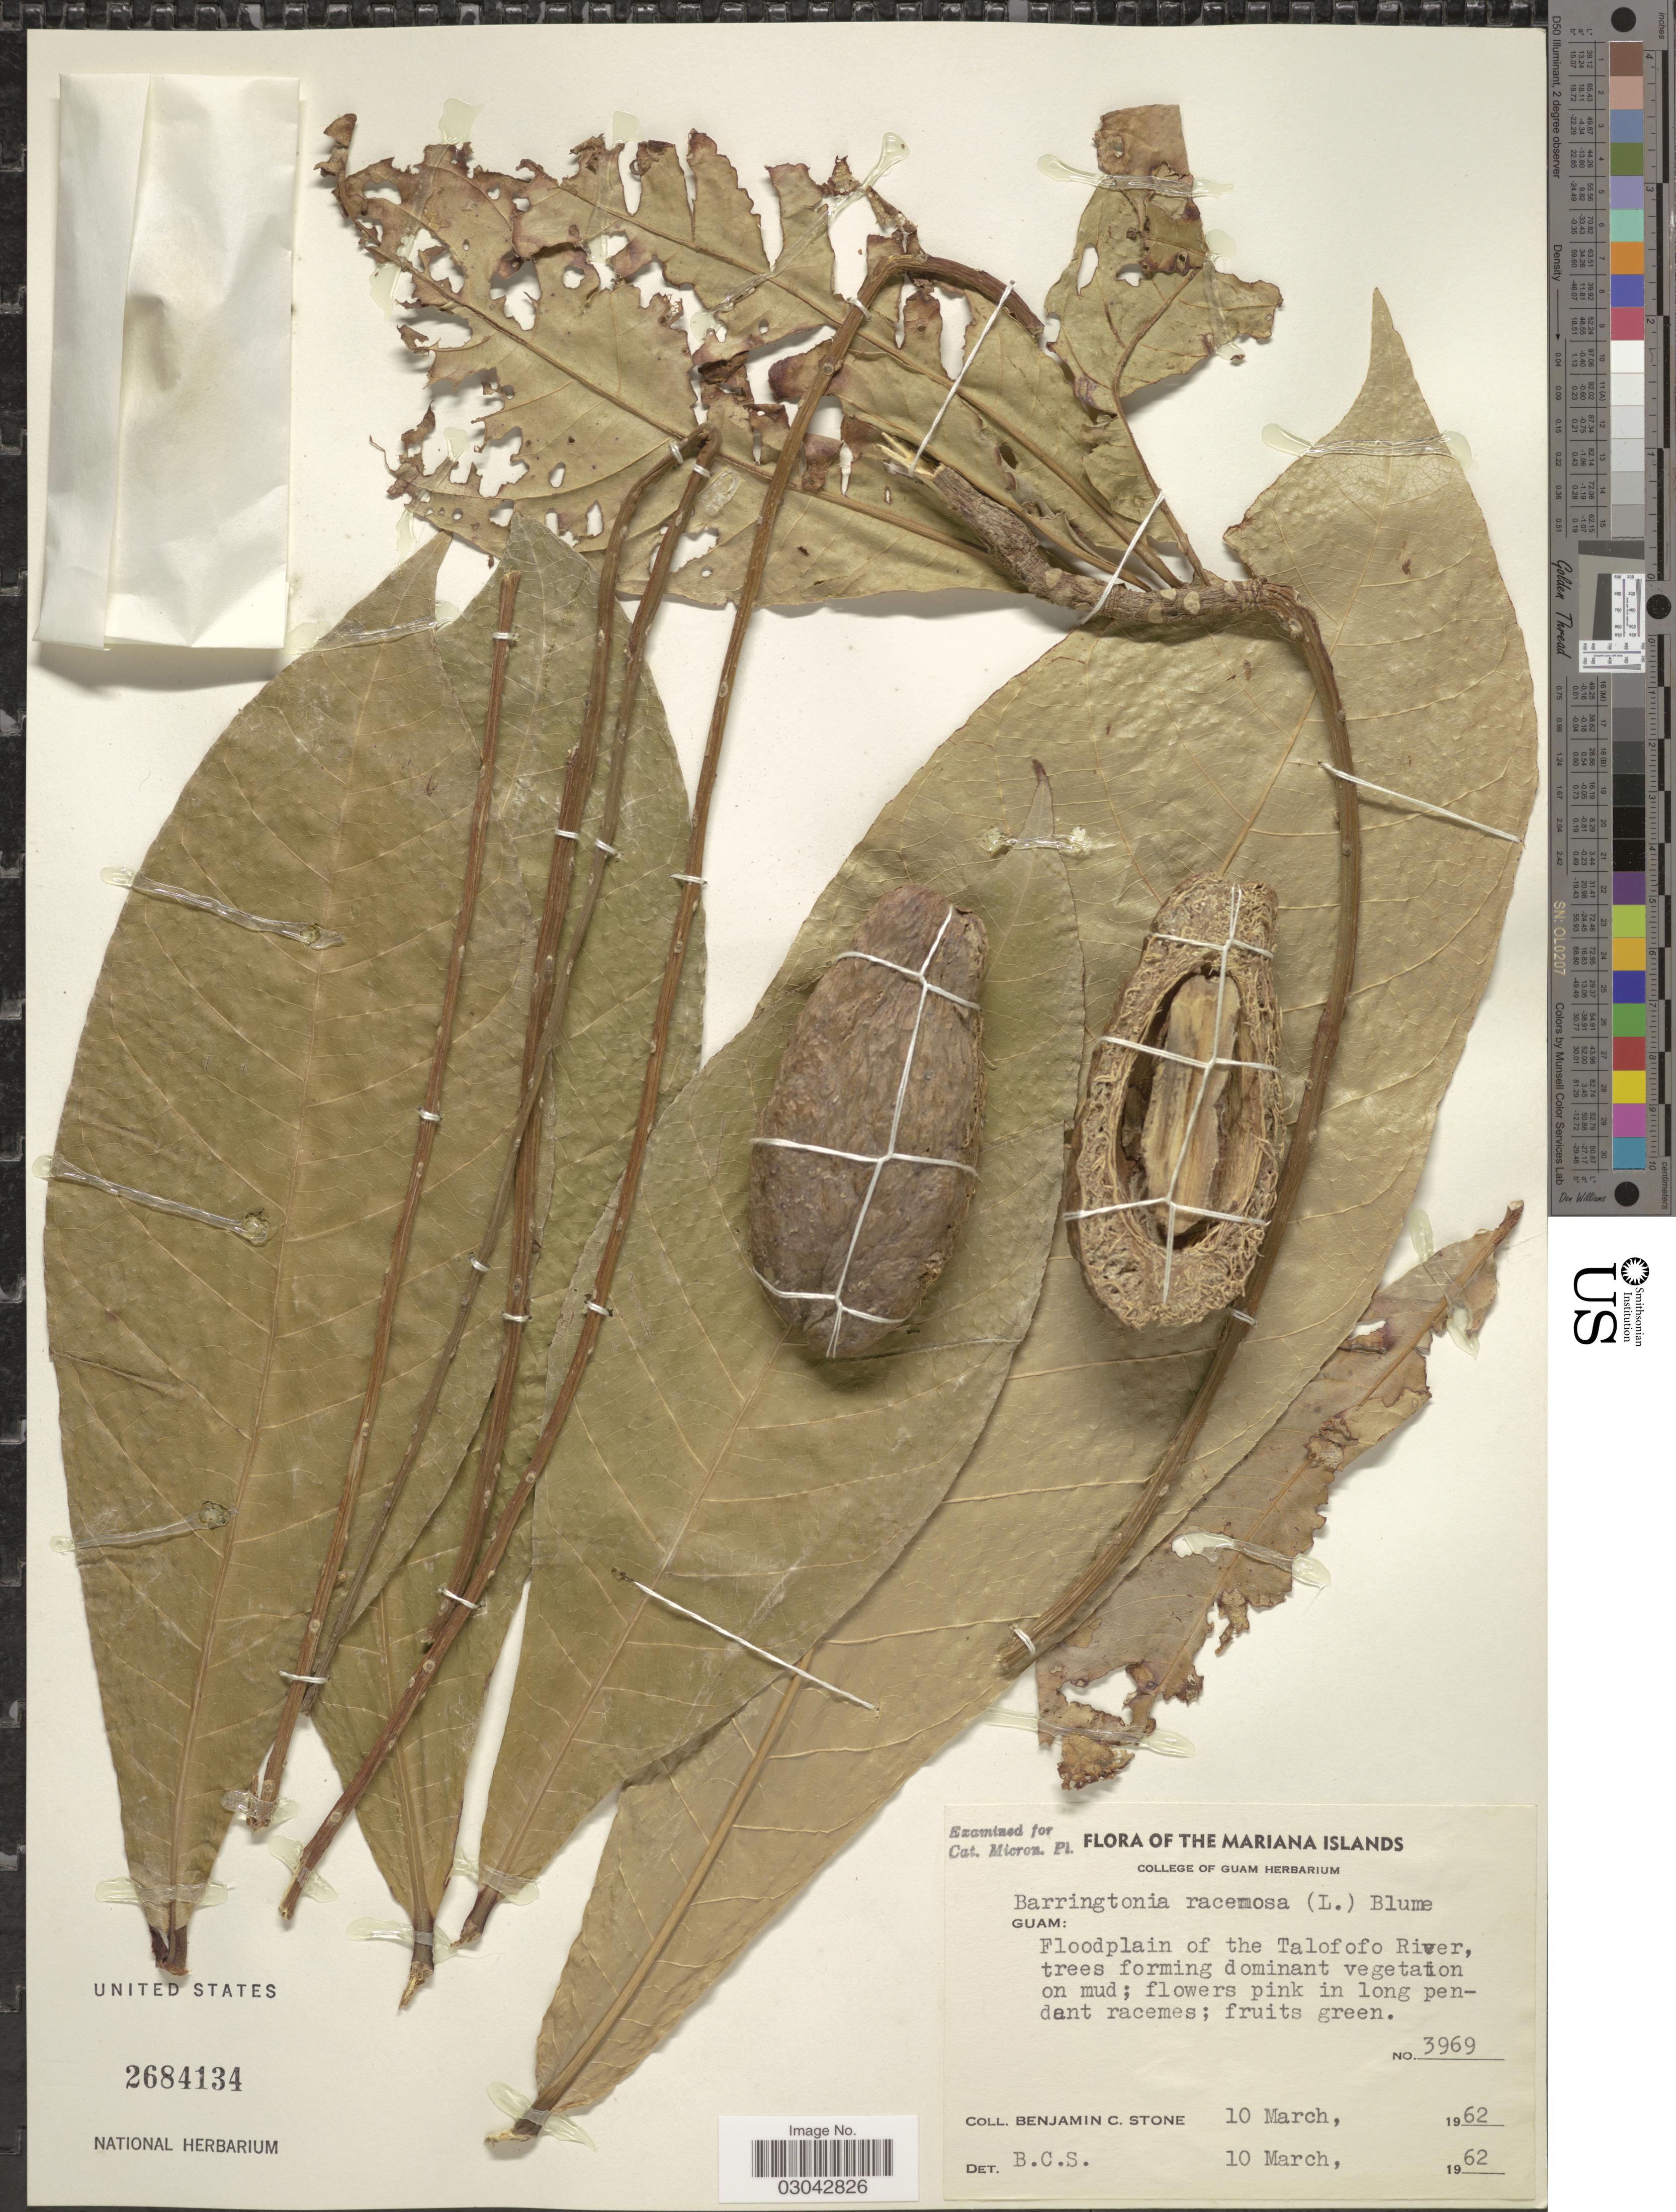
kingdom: Plantae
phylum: Tracheophyta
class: Magnoliopsida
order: Ericales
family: Lecythidaceae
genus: Barringtonia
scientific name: Barringtonia racemosa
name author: (L.) Spreng.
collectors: B. C. Stone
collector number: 3969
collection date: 1962-03-10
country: Guam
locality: Mariana Islands. Floodplain of the Talofofo River.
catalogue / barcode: US 2684134